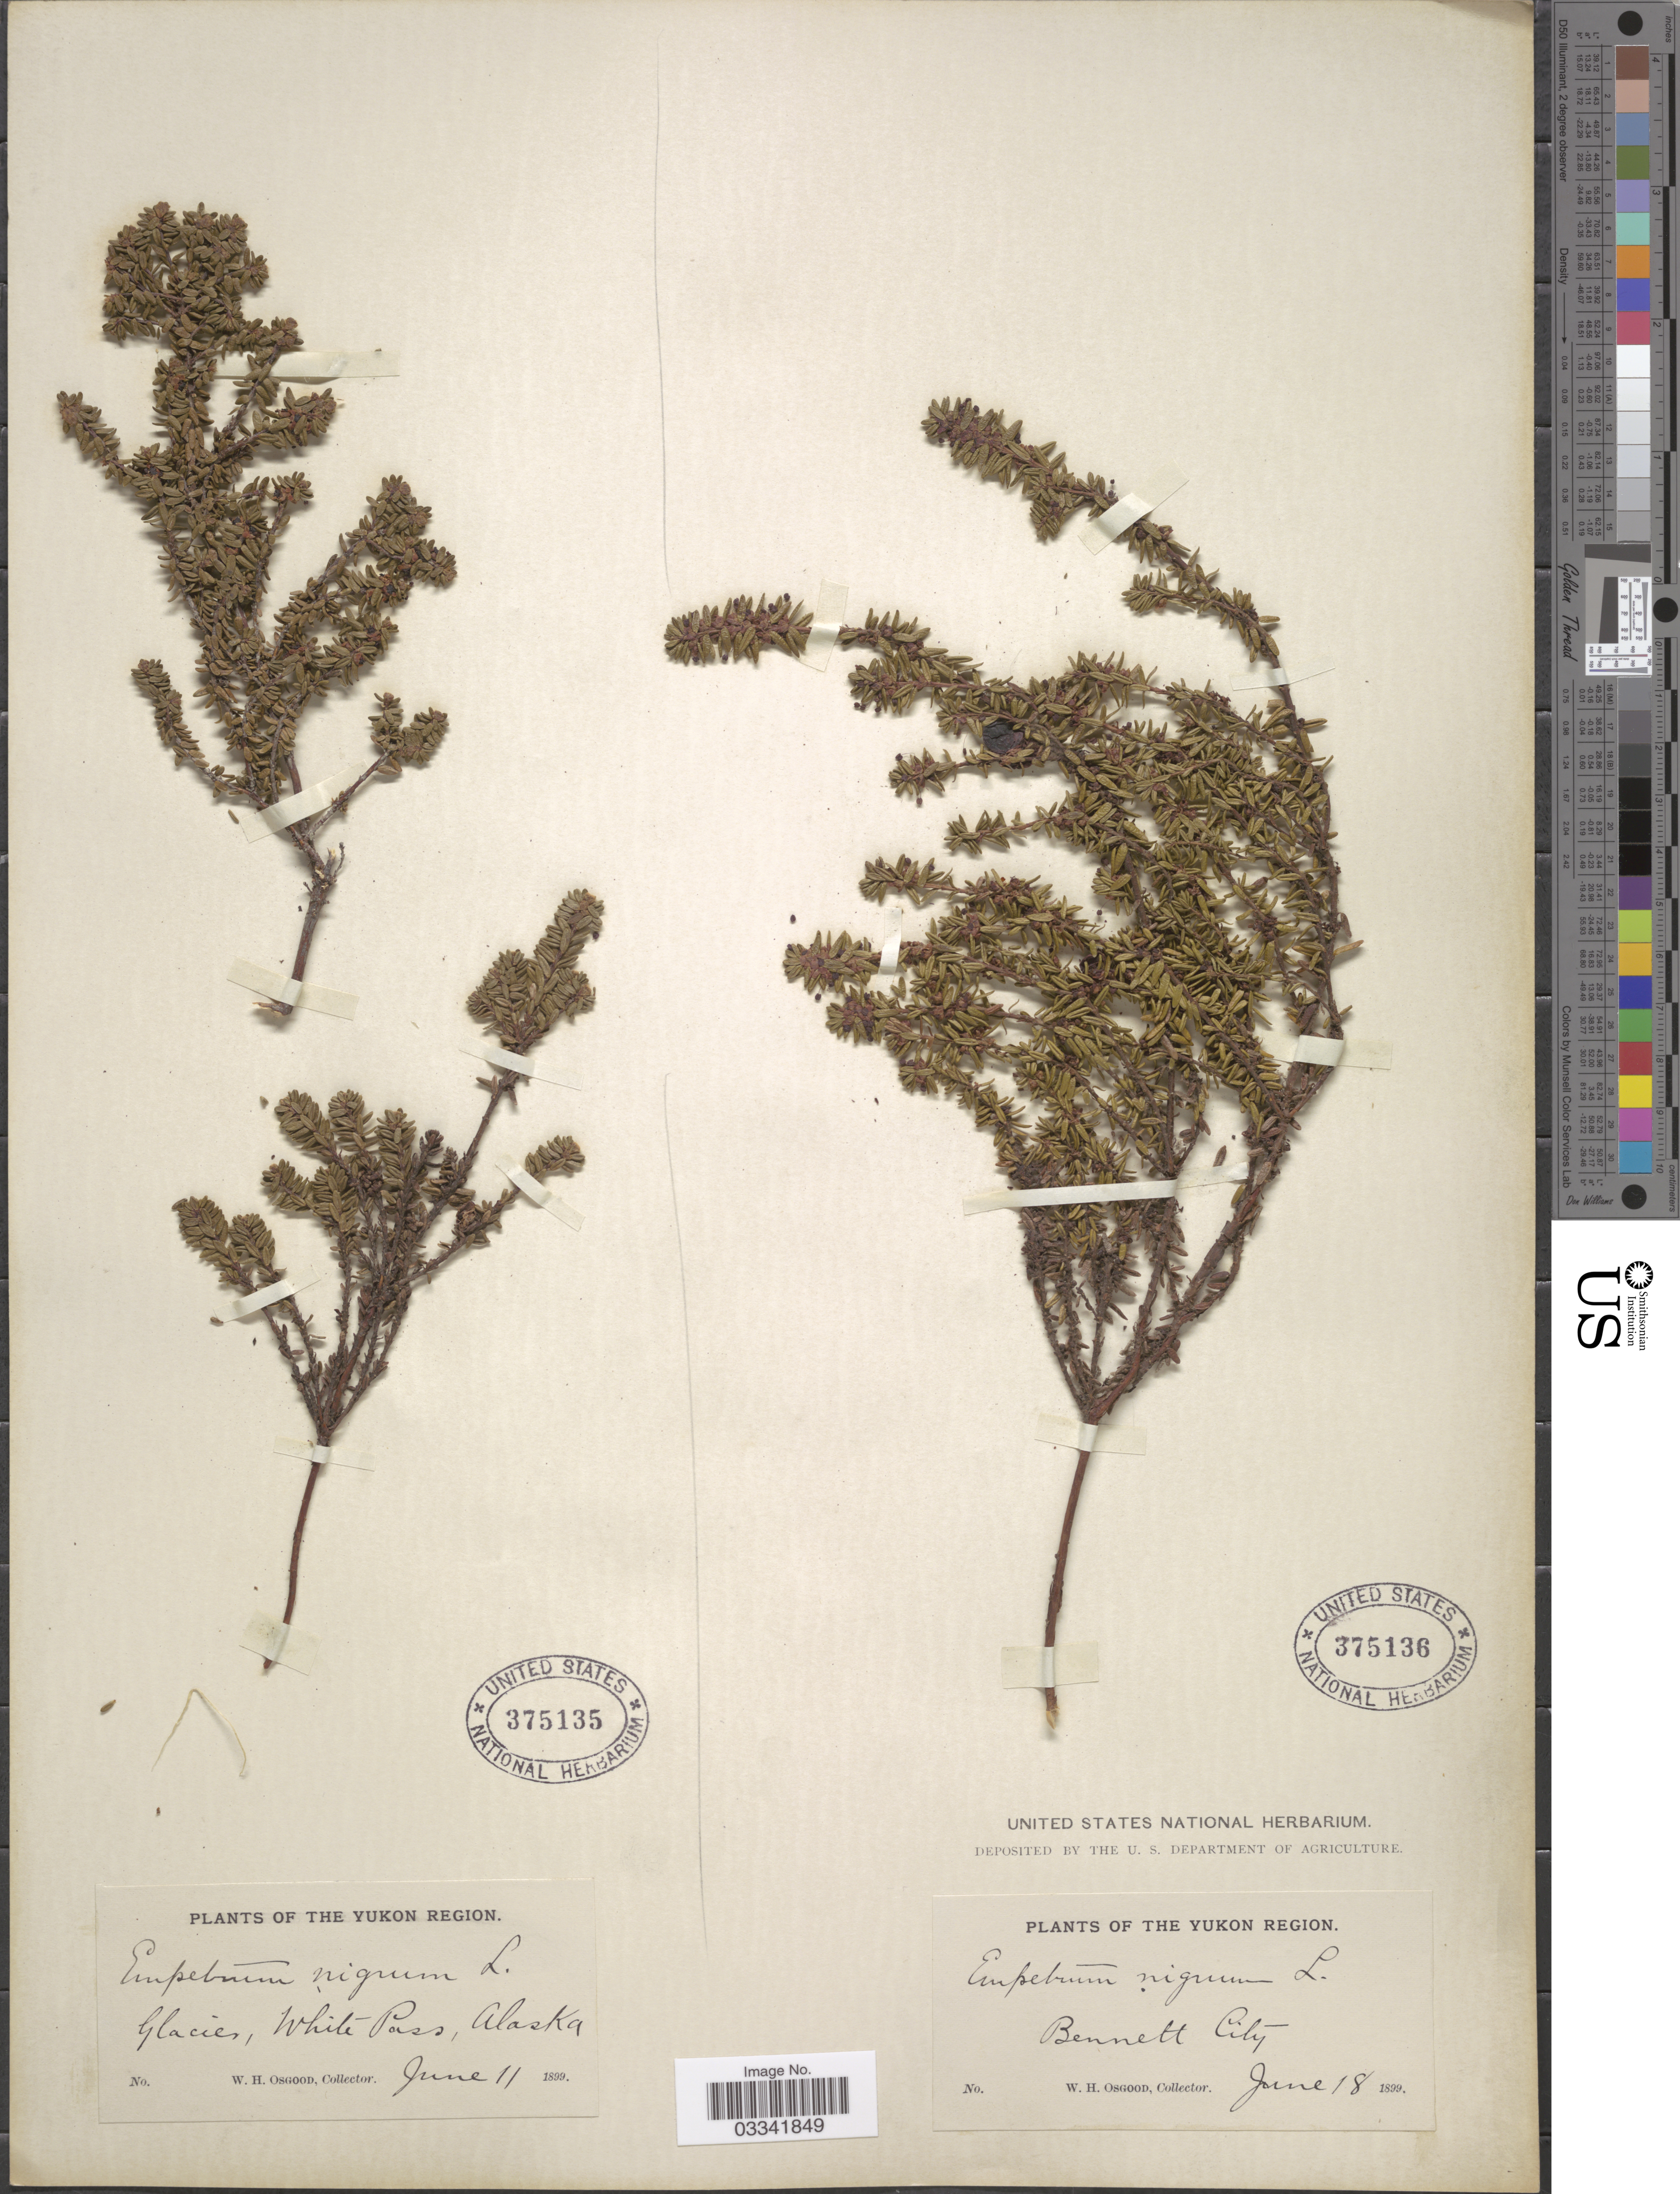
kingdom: Plantae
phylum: Tracheophyta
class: Magnoliopsida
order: Ericales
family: Ericaceae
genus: Empetrum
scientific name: Empetrum nigrum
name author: L.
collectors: W. Osgood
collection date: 1899-06-18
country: Canada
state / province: British Columbia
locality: The Yukon Region, Bennett City.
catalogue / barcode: US 375136-2